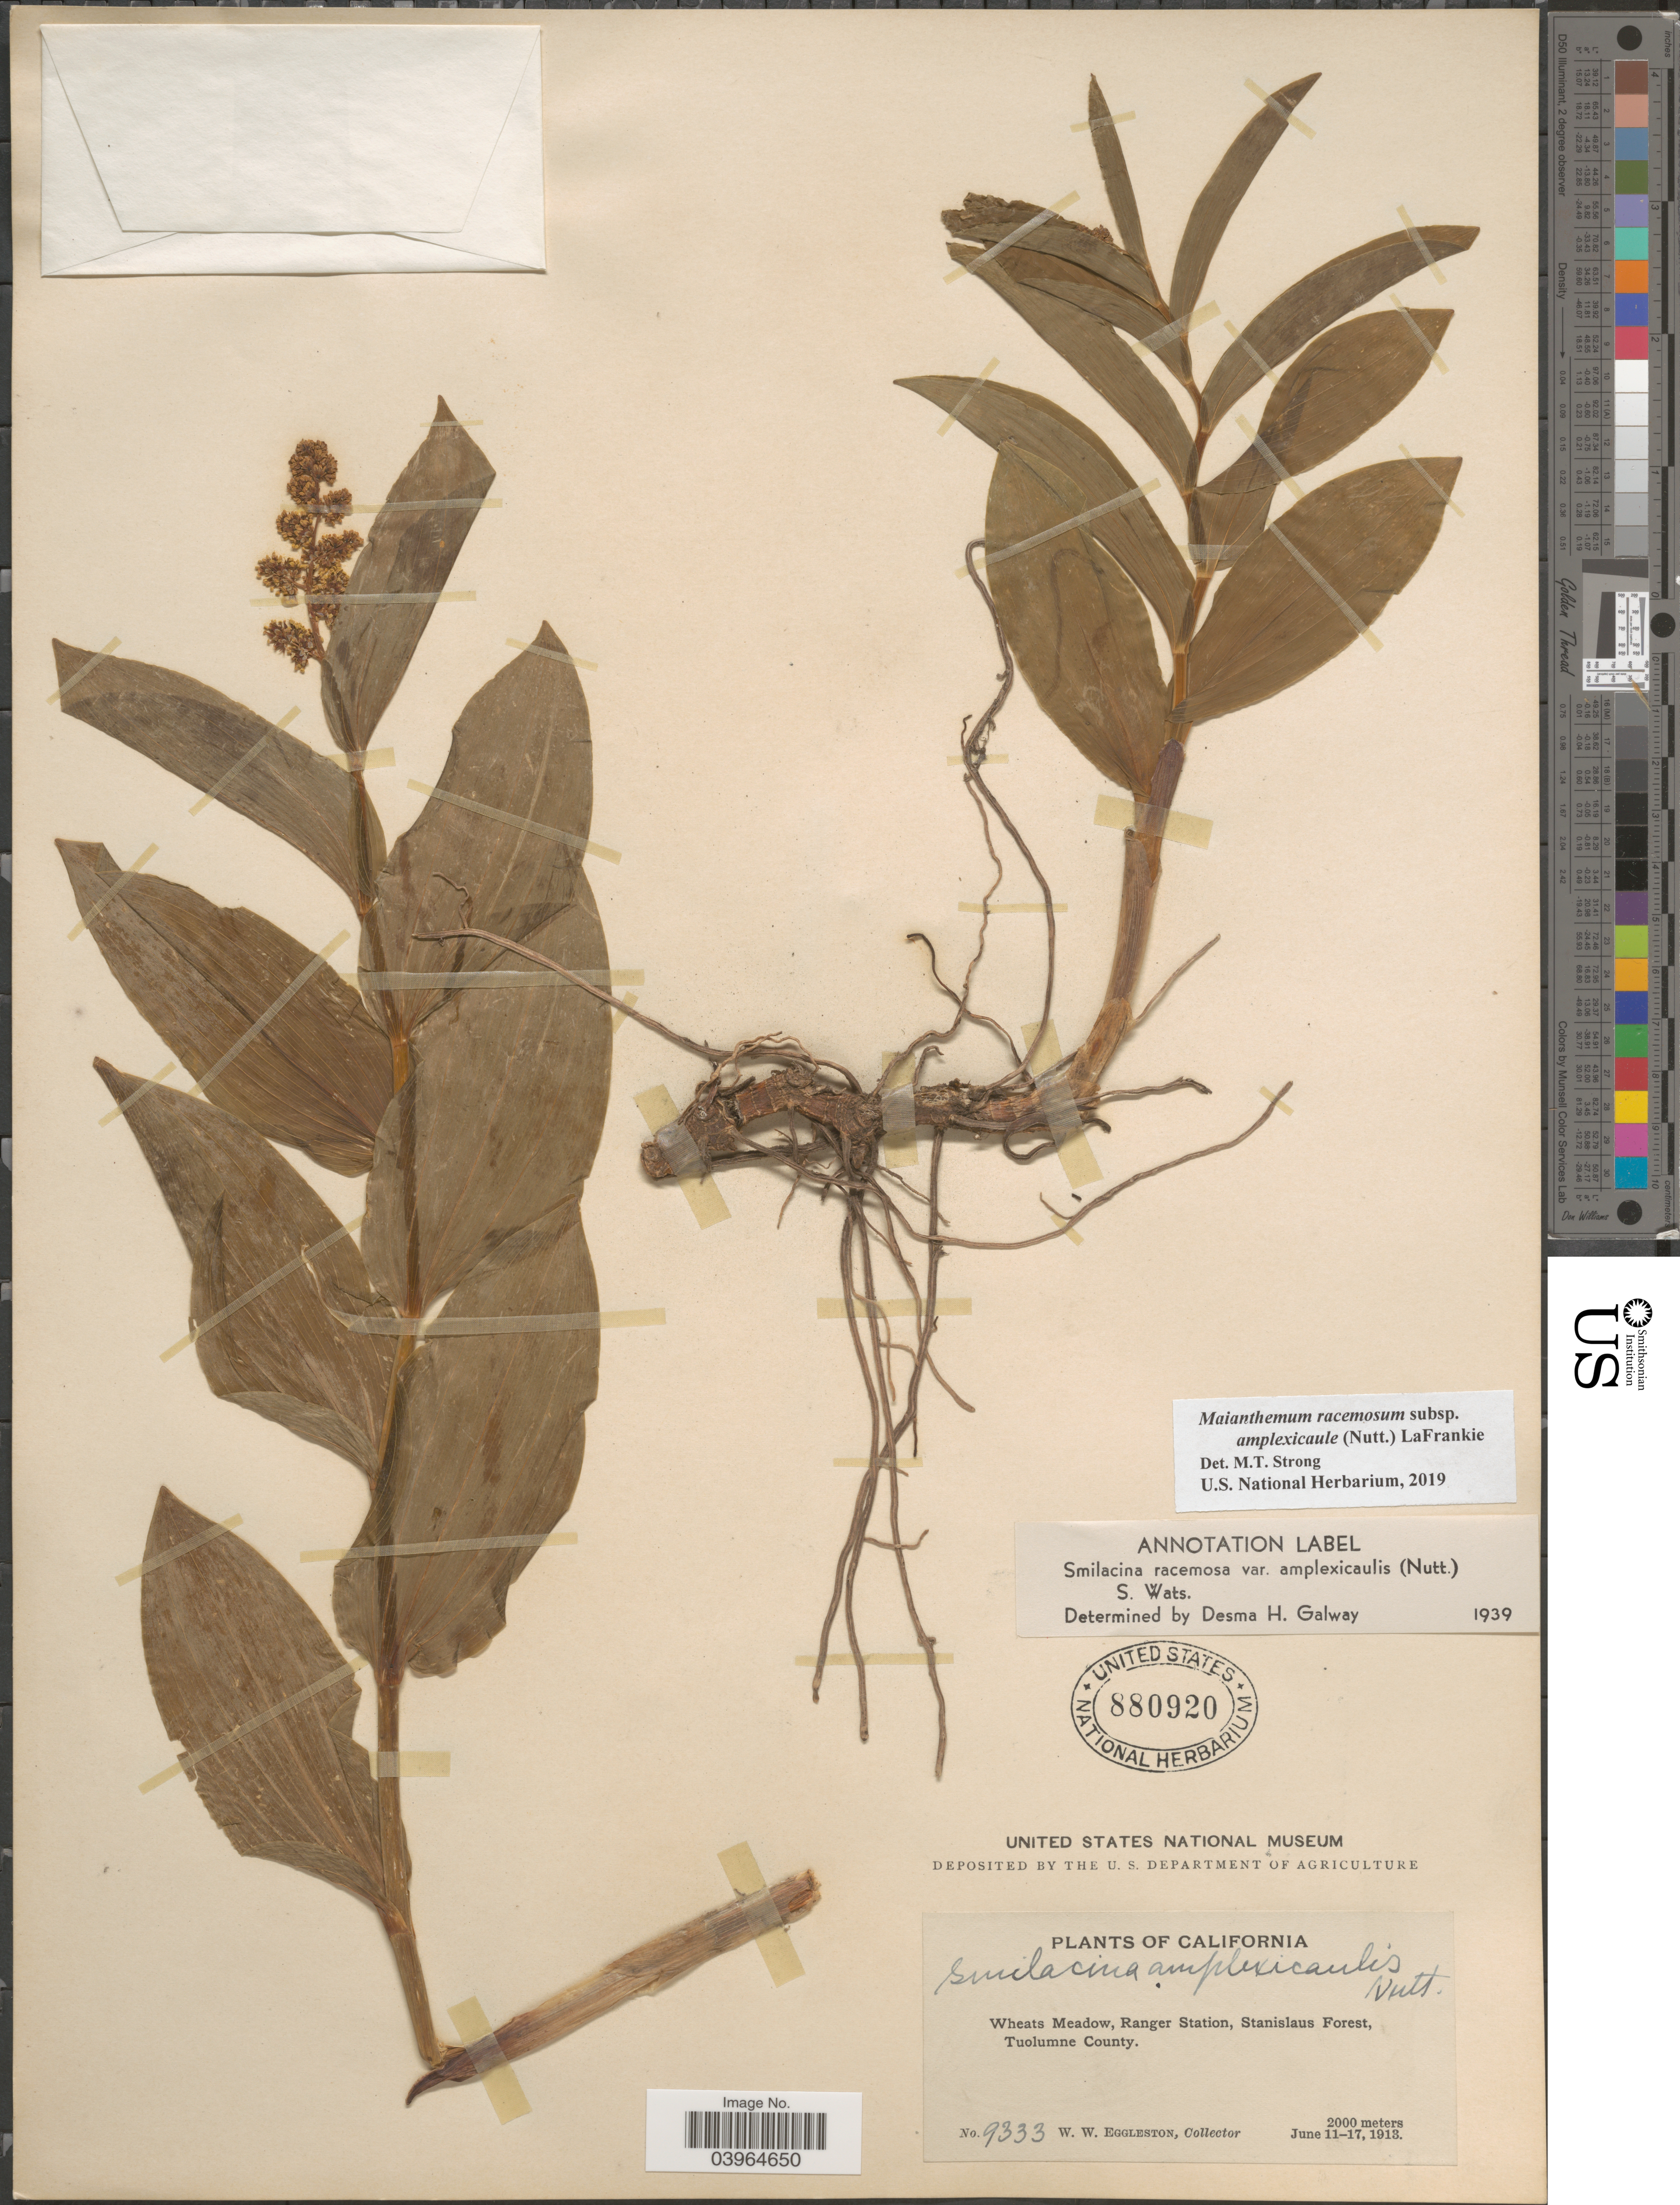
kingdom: Plantae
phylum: Tracheophyta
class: Liliopsida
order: Asparagales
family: Asparagaceae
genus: Maianthemum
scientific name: Maianthemum racemosum subsp. amplexicaule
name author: (Nutt.) LaFrankie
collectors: W. W. Eggleston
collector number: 9333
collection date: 1913-06-11/1913-06-17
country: United States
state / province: California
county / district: Tuolumne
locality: Wheats Meadow, Ranger Station, Stanislaus Forest, Tuolumne County.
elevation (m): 2000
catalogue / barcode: US 880920